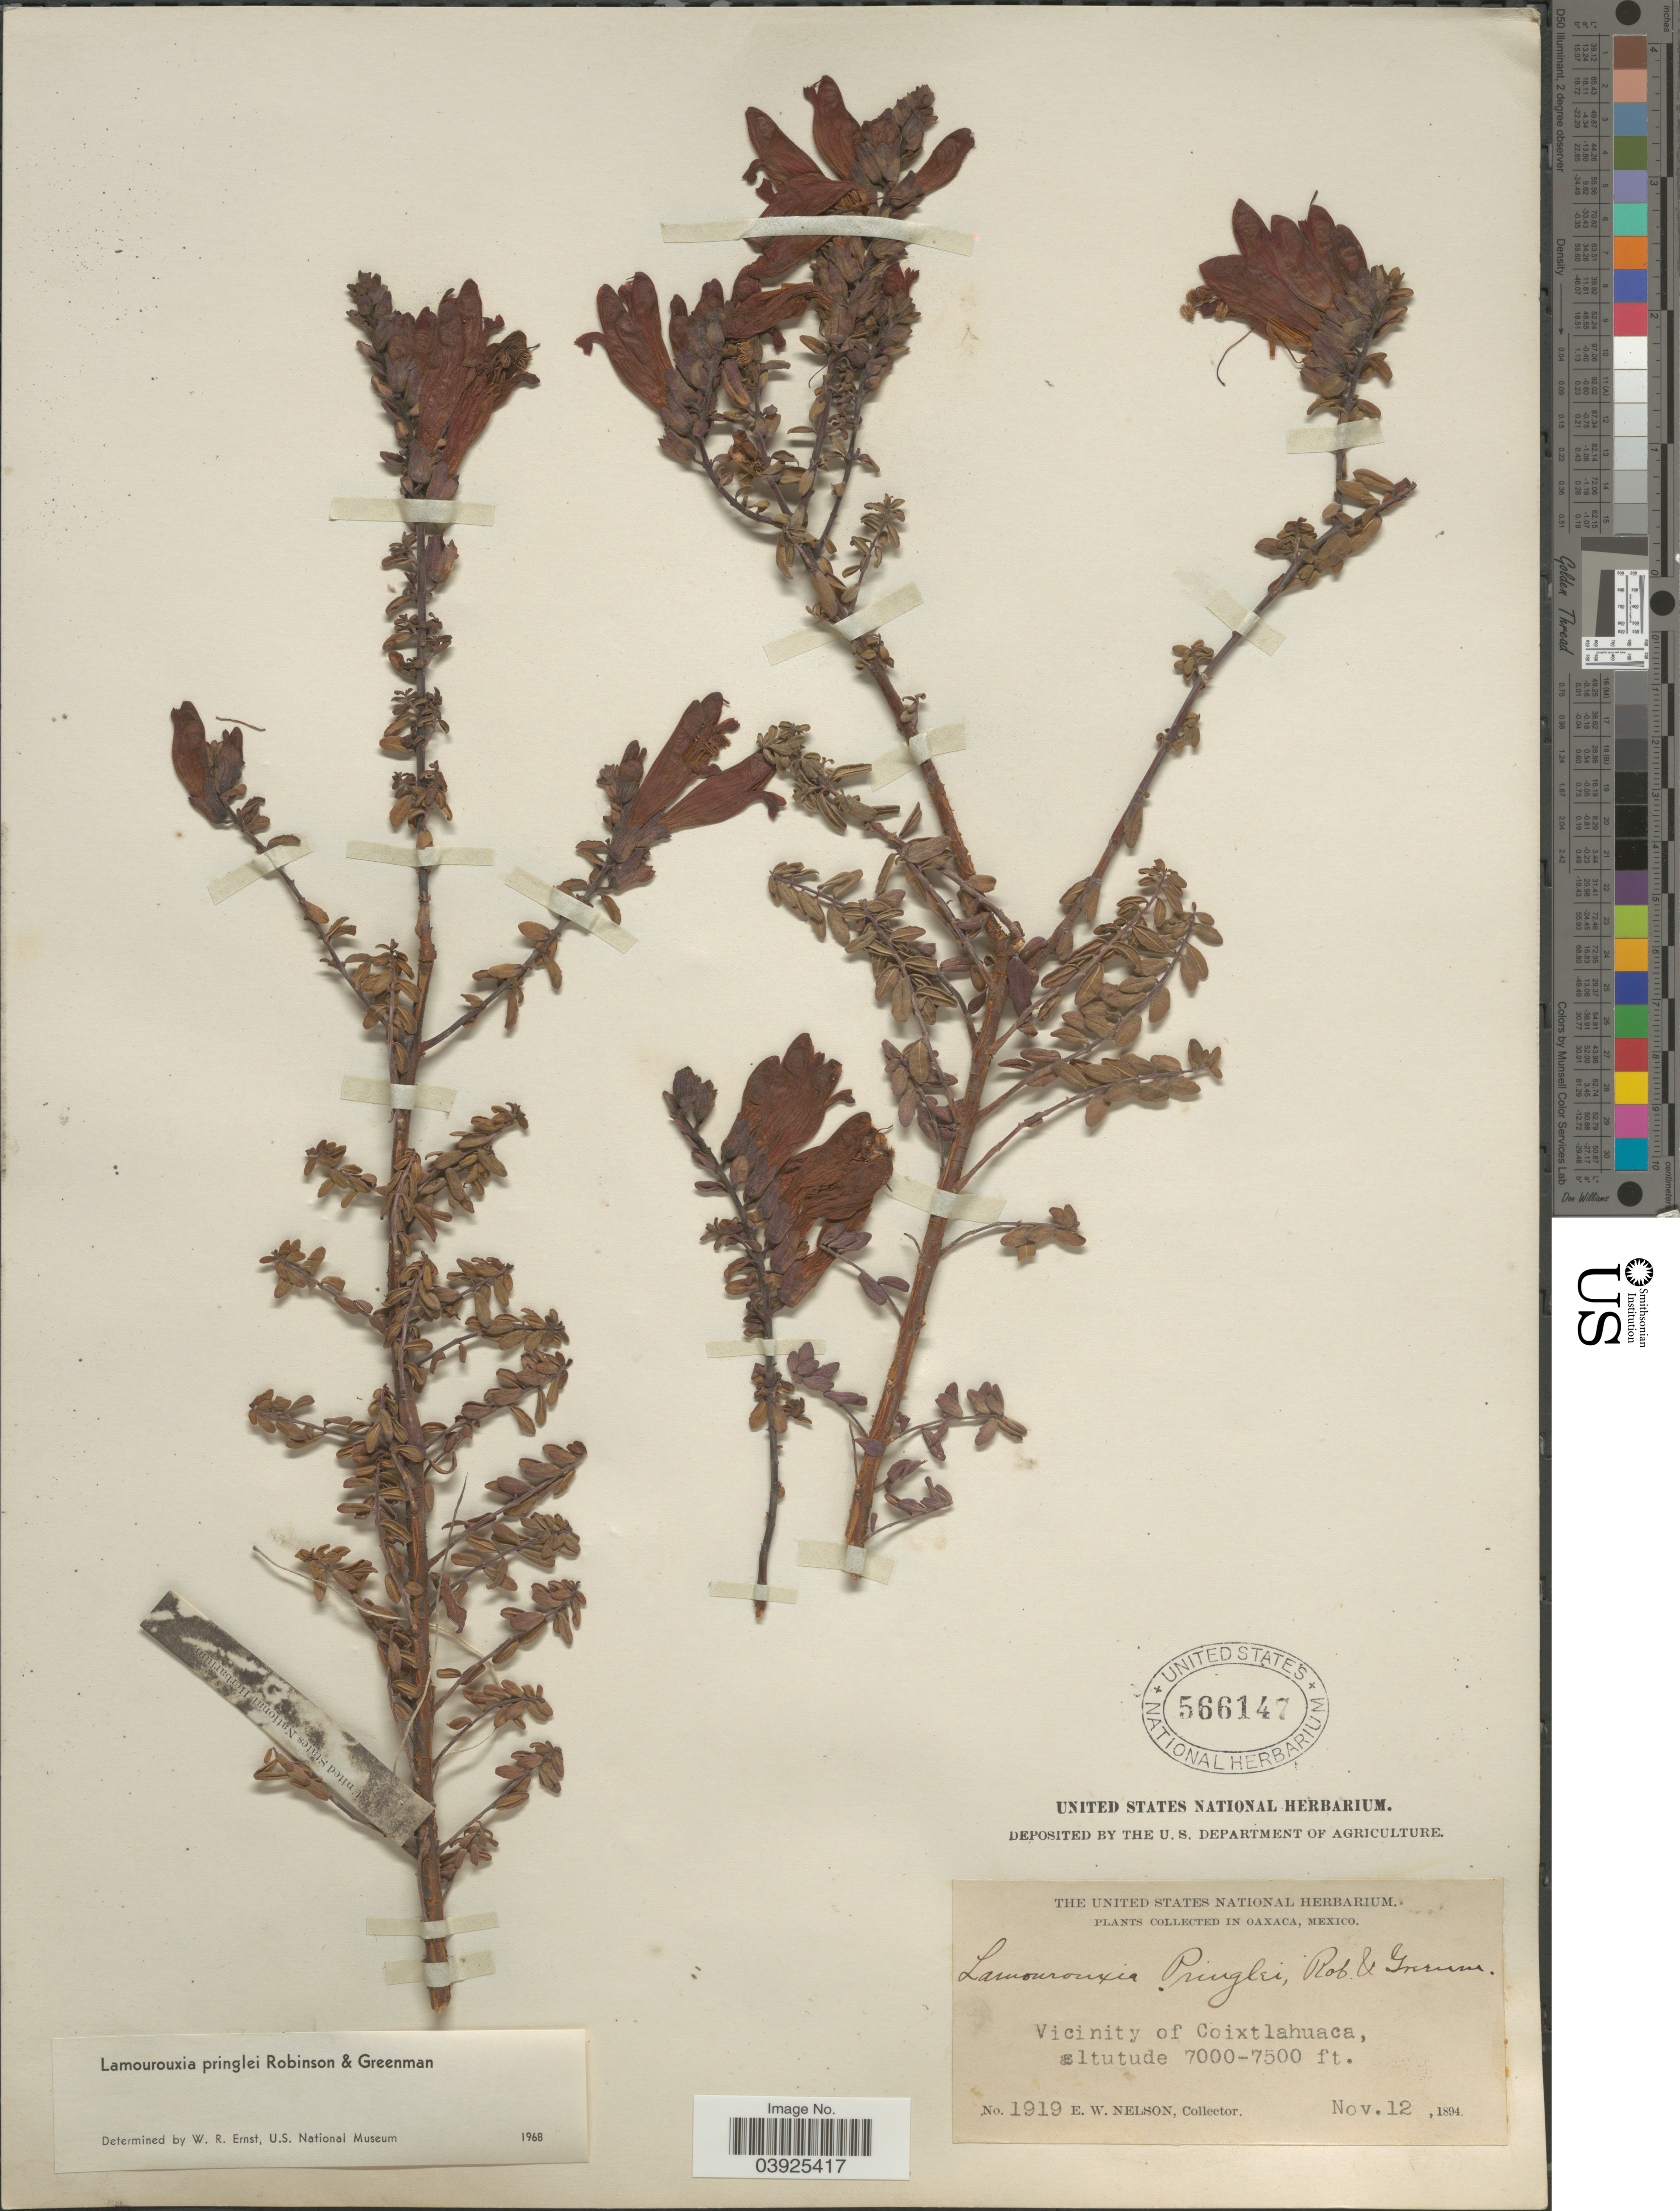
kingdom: Plantae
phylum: Tracheophyta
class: Magnoliopsida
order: Lamiales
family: Orobanchaceae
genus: Lamourouxia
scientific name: Lamourouxia pringlei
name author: B.L. Rob. & Greenm. ex Pringle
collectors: E. W. Nelson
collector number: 1919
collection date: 1894-11-12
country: Mexico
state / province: Oaxaca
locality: Vicinity of Coixtlahuaca.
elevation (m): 2134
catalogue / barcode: US 566147